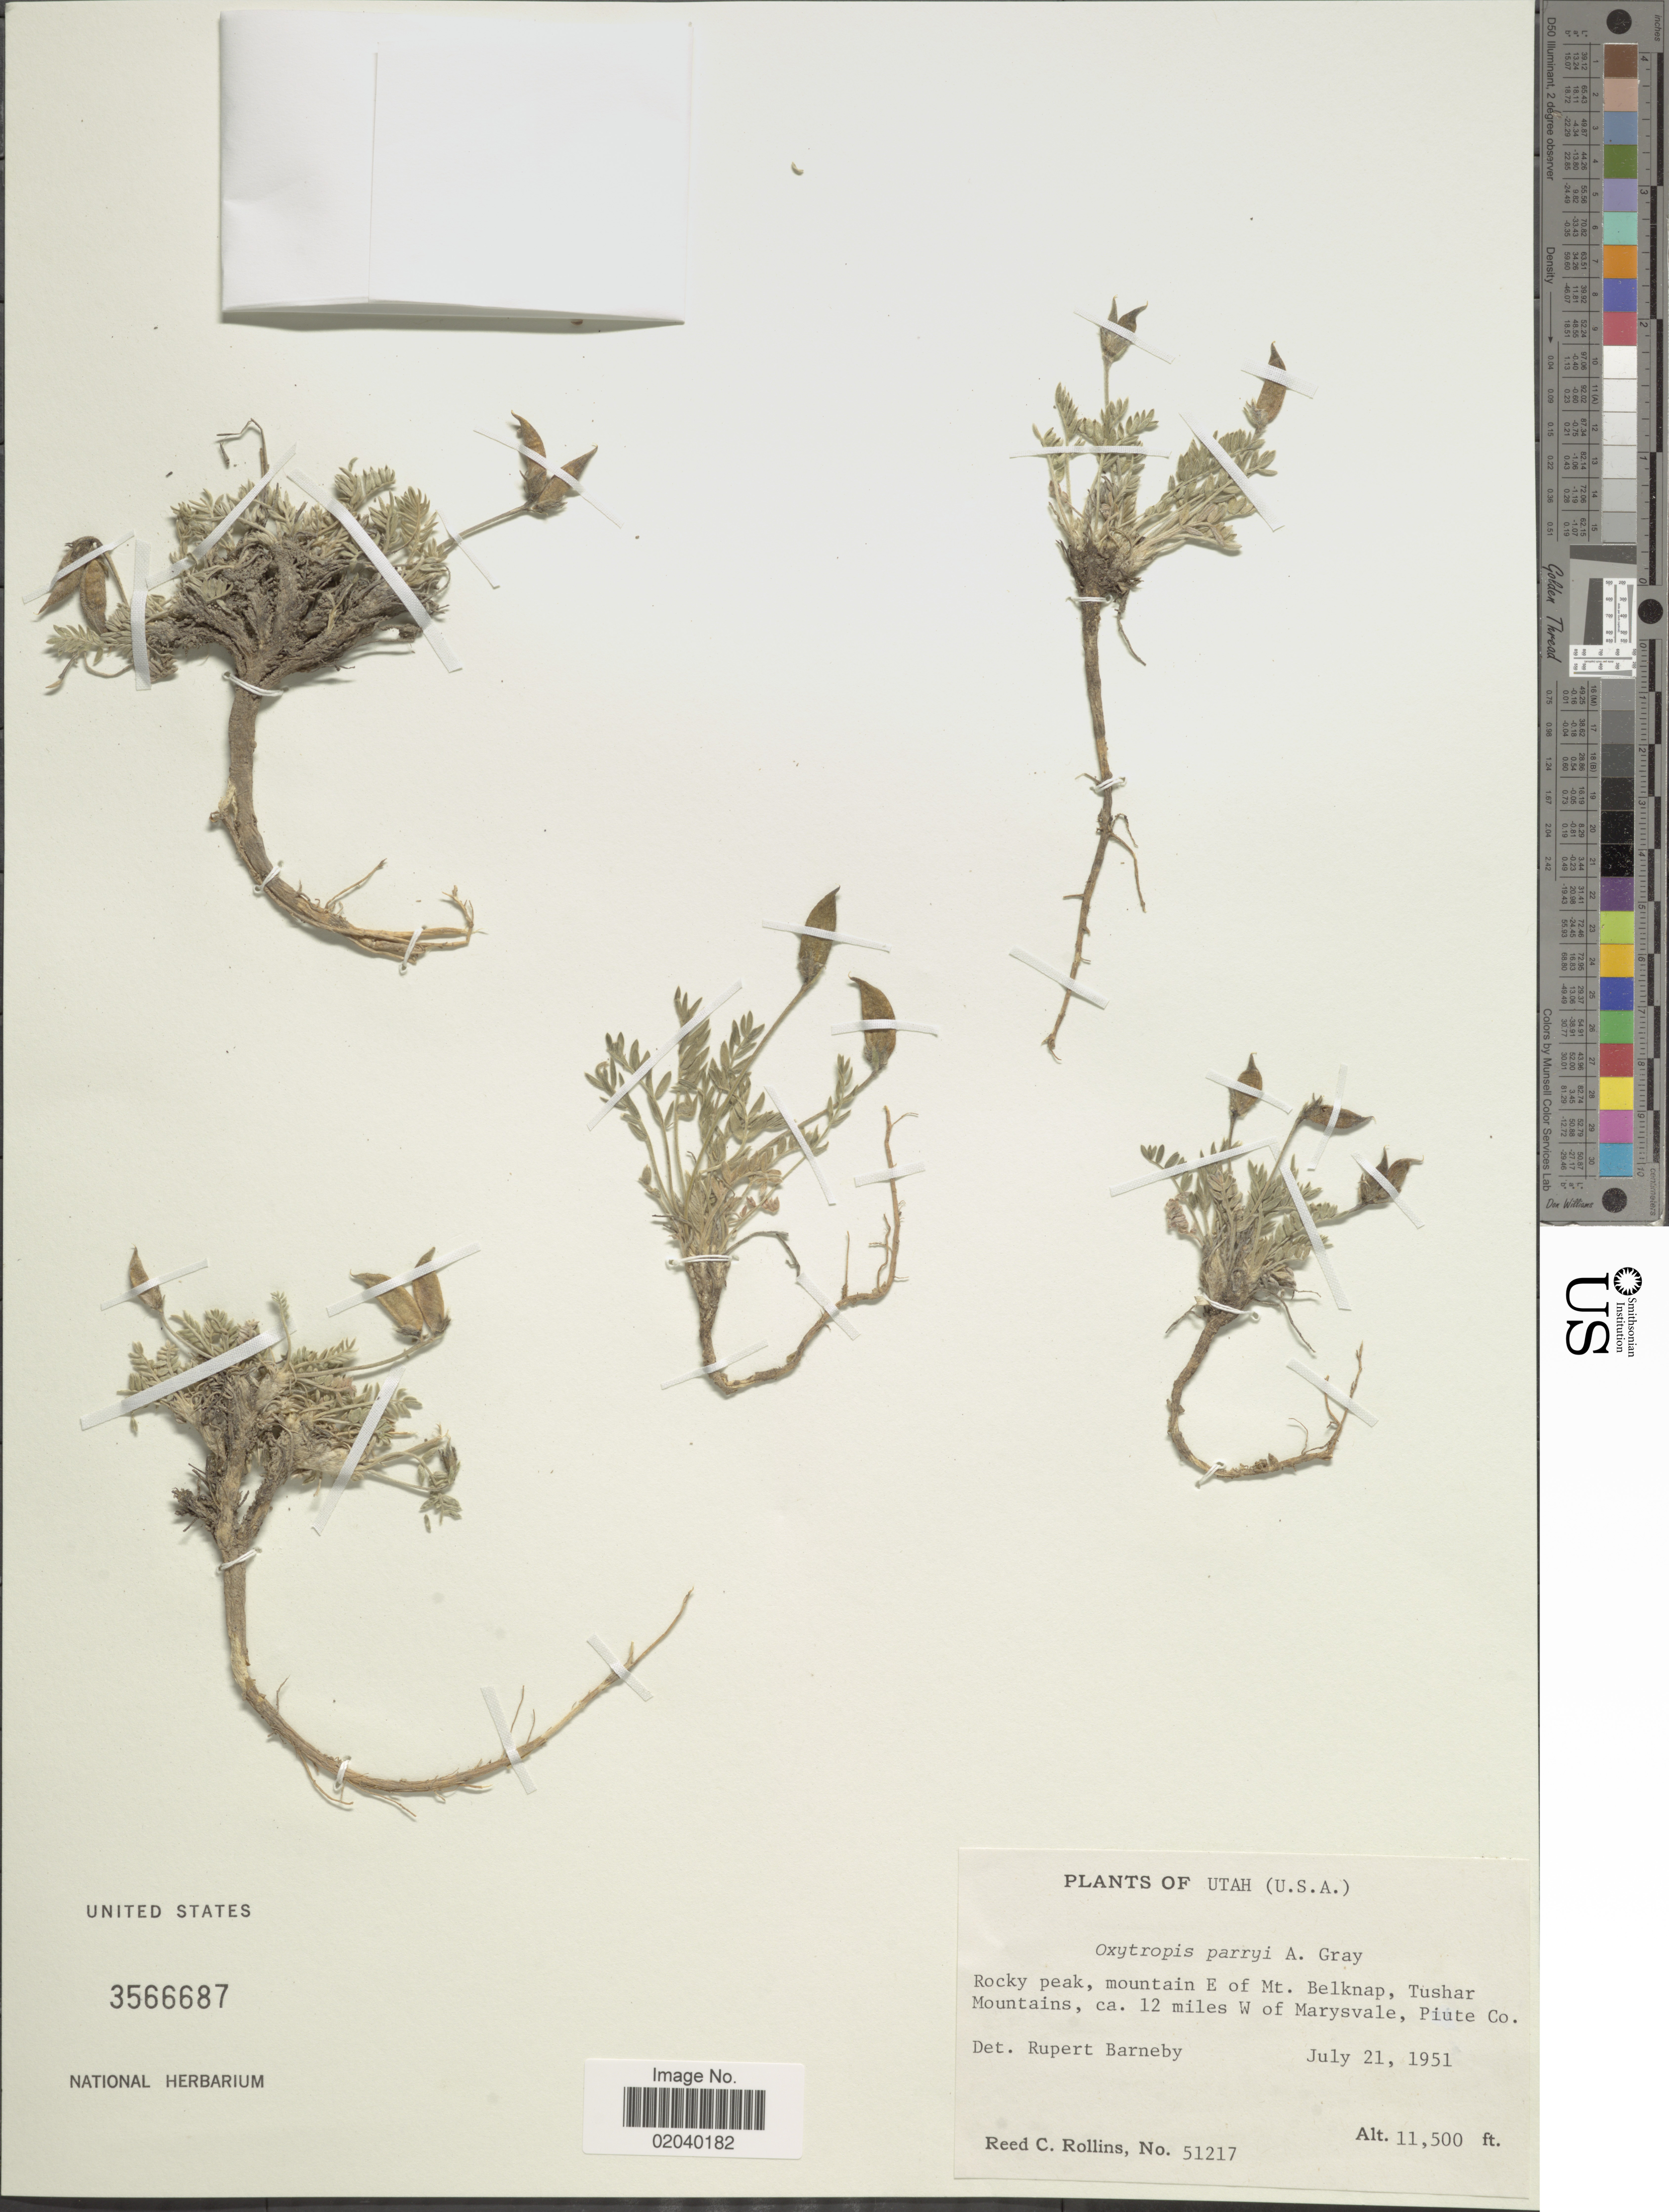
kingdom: Plantae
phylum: Tracheophyta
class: Magnoliopsida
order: Fabales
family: Fabaceae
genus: Oxytropis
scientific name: Oxytropis parryi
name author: A. Gray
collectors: R. C. Rollins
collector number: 51217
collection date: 1951-07-21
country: United States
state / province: Utah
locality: Rocky peak, mountain E of Mt. Belknap, Tushar Mountains, ca. 12 miles W of Marysvale, Piute Co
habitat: rocky peak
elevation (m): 3505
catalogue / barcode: US 3566687